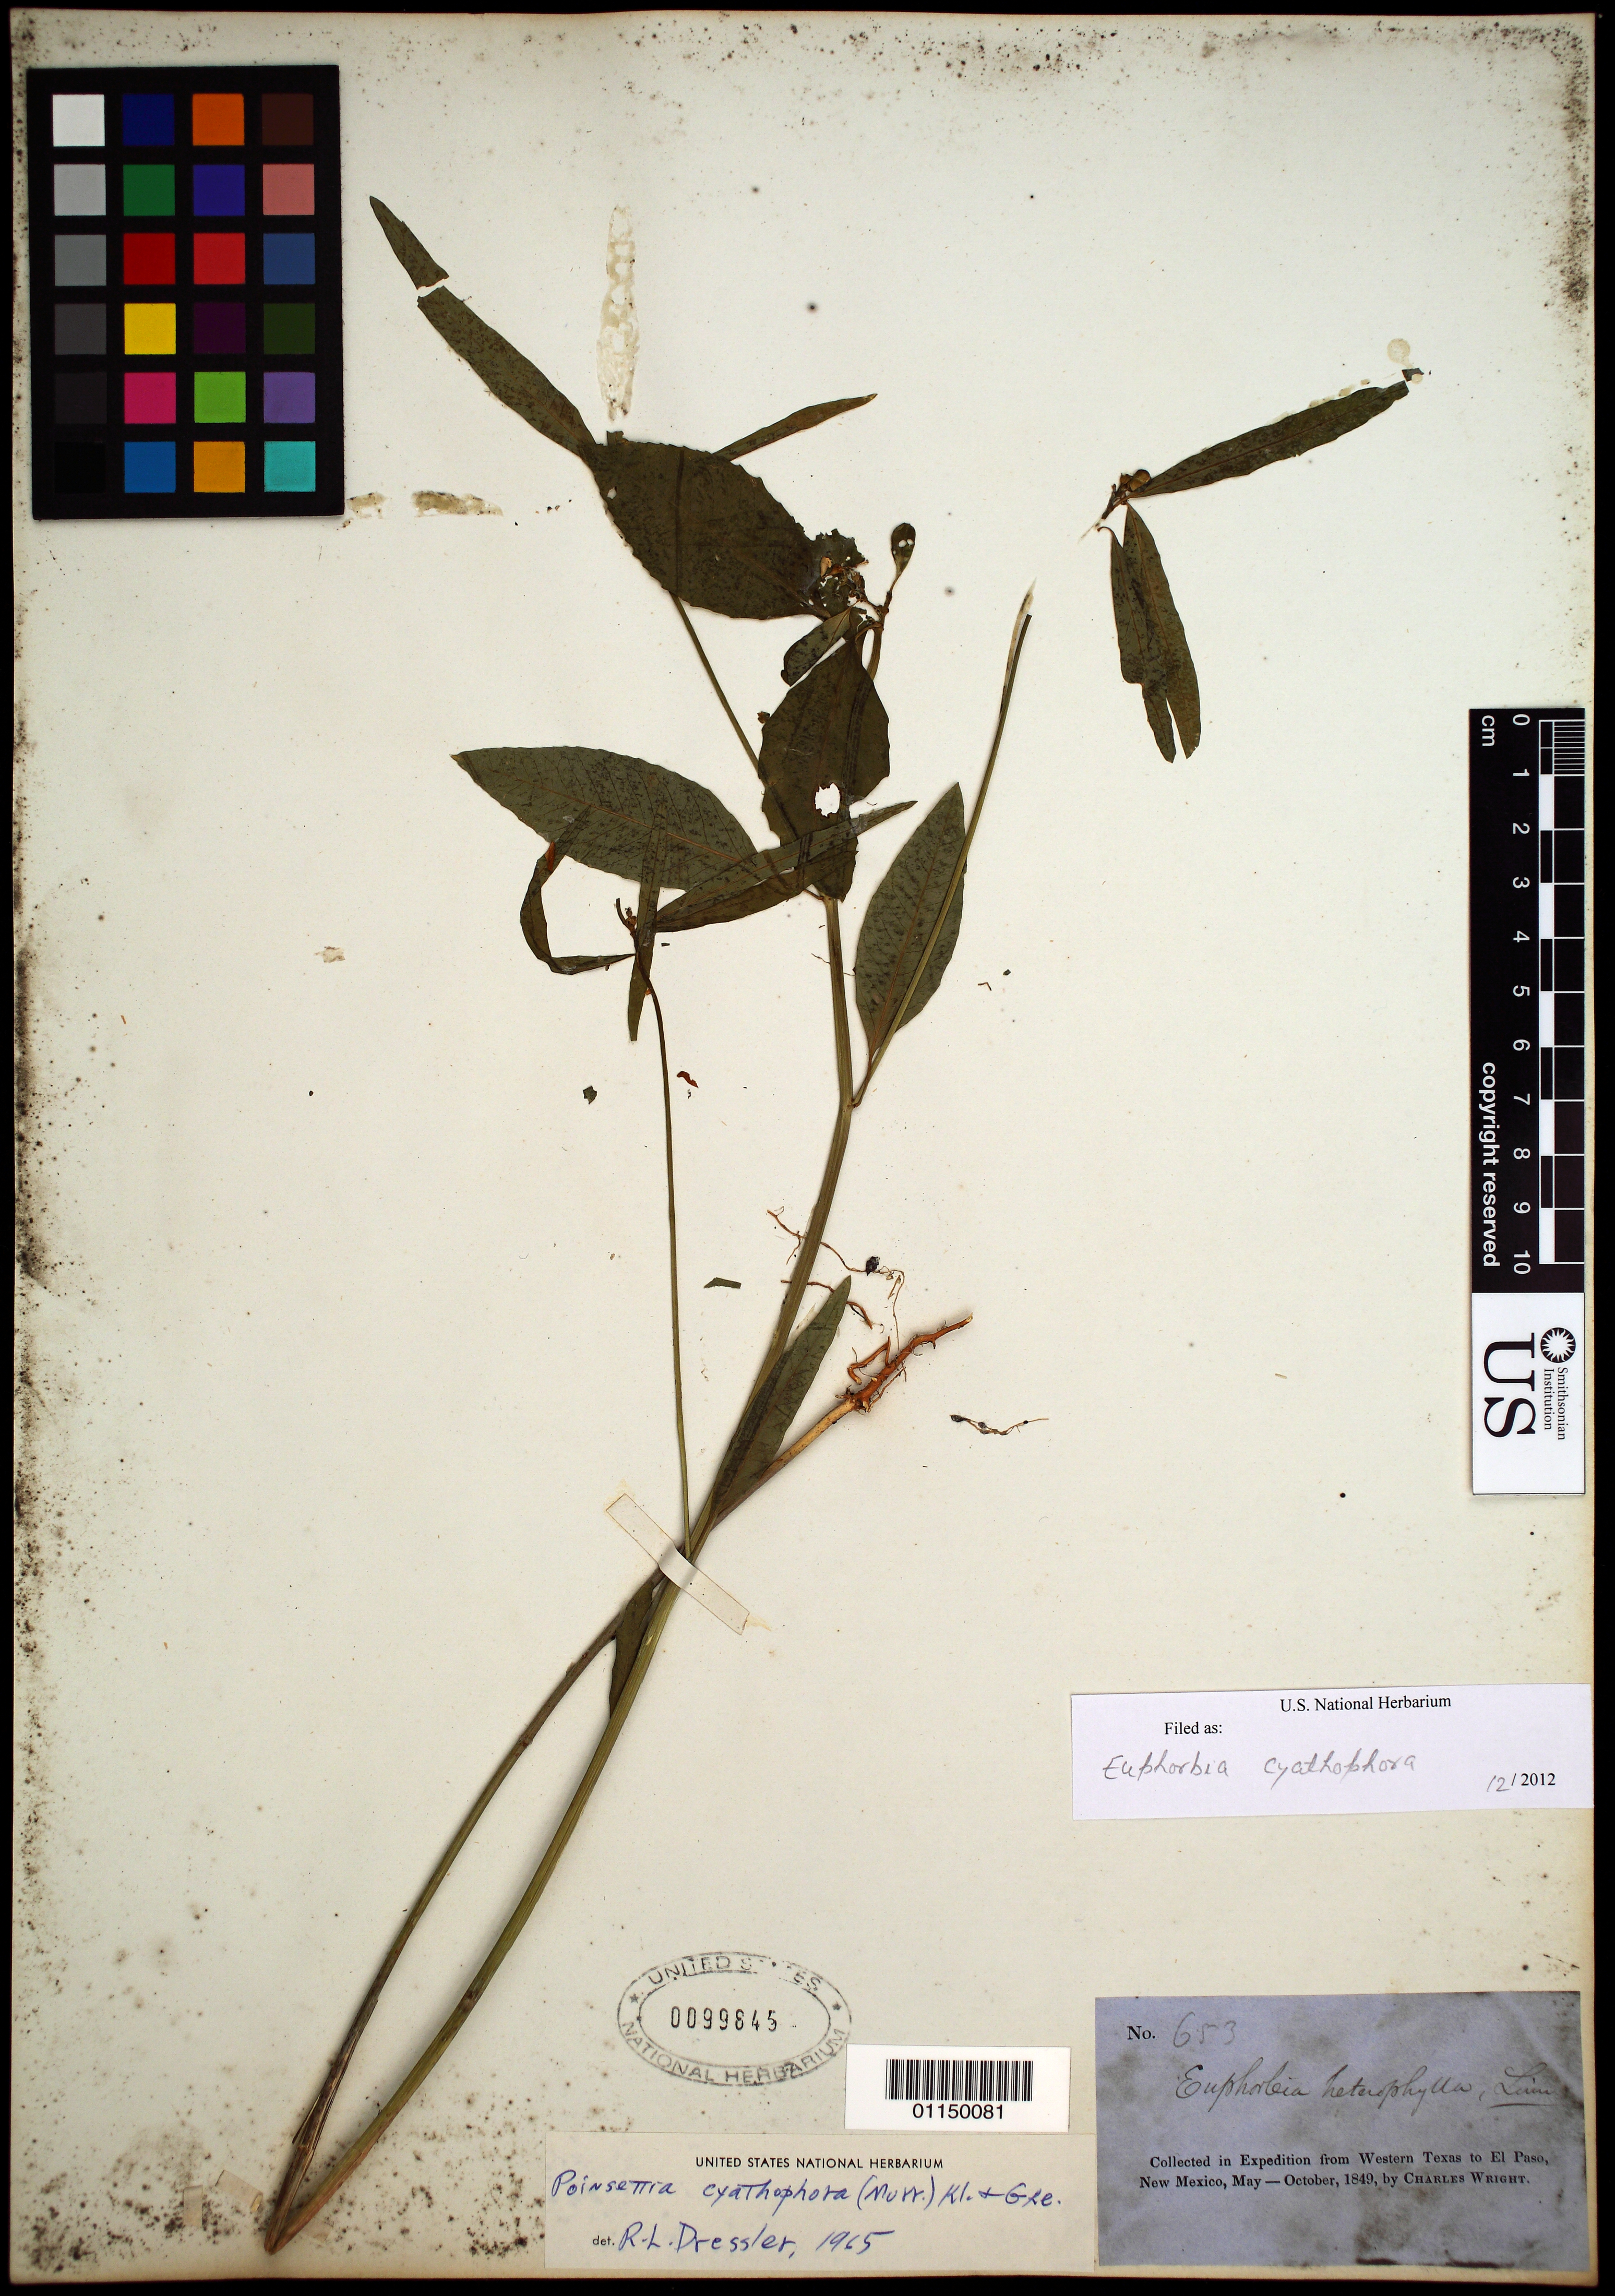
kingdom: Plantae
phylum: Tracheophyta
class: Magnoliopsida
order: Malpighiales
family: Euphorbiaceae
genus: Euphorbia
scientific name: Euphorbia heterophylla var. cyathophora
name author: (Murr.) Griseb.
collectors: C. Wright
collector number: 653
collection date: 1849-05/1849-10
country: United States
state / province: New Mexico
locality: Western Texas to El Paso.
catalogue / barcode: US 99485